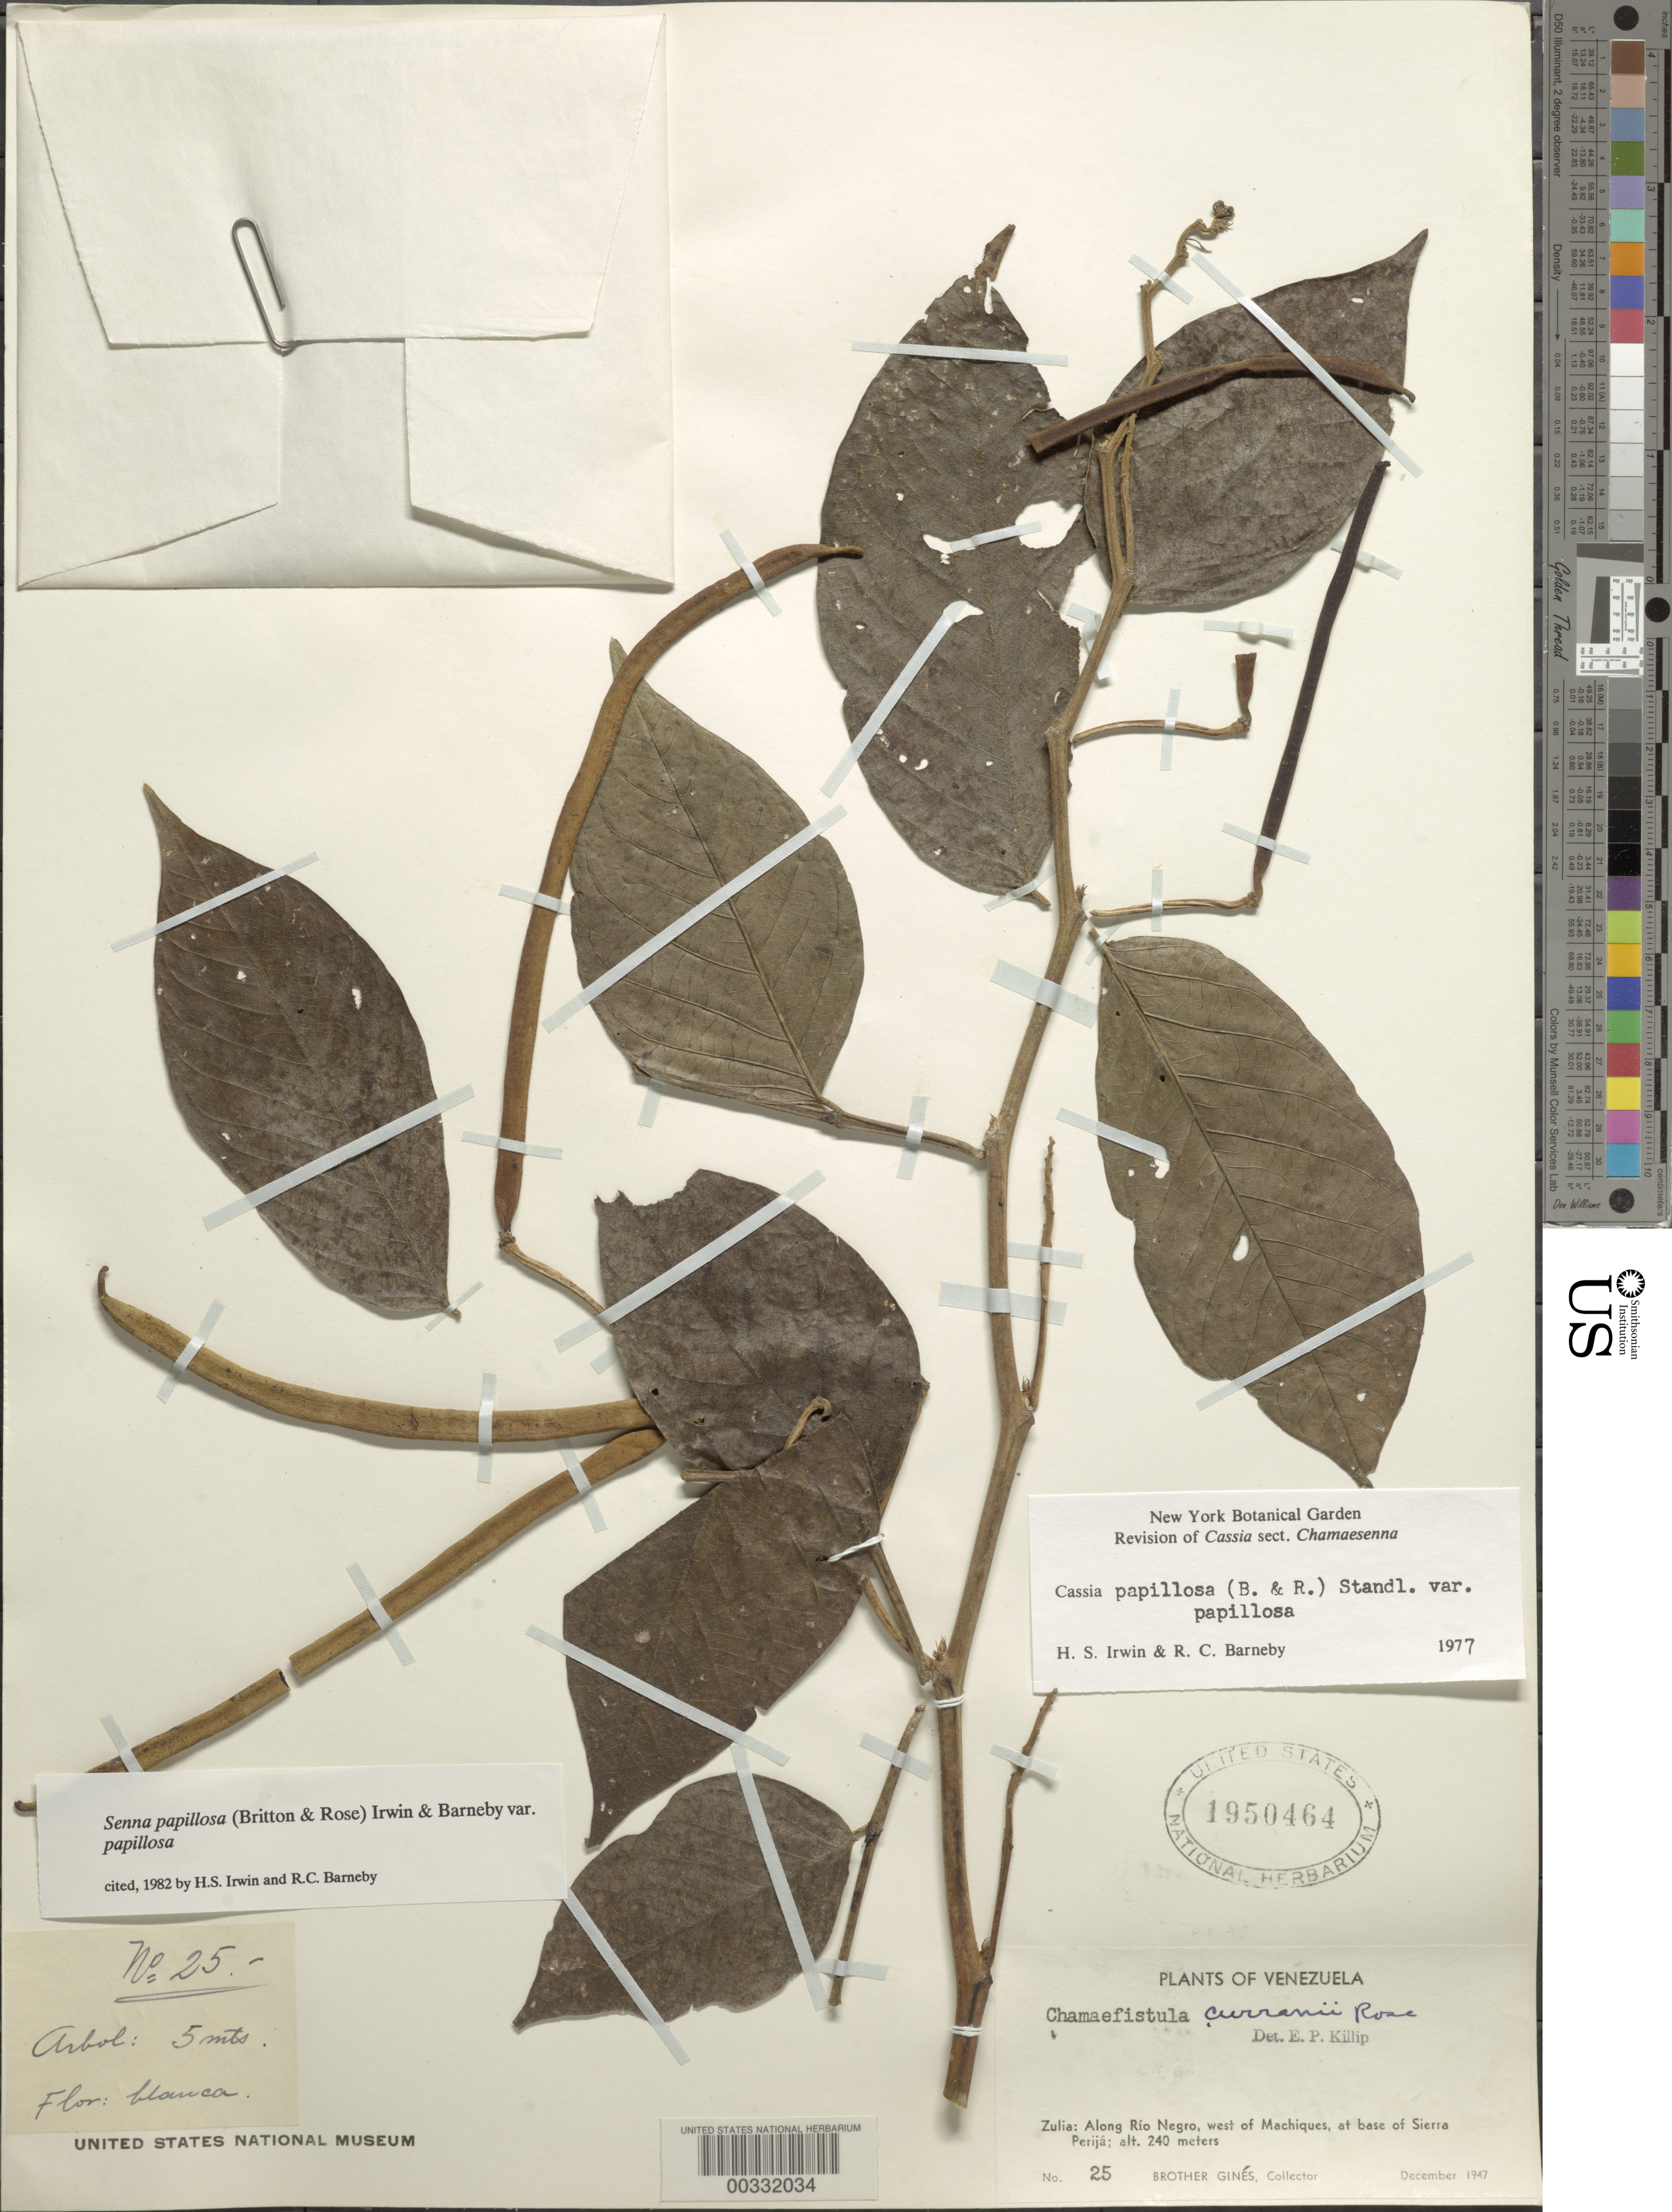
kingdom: Plantae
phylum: Tracheophyta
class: Magnoliopsida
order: Fabales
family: Fabaceae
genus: Senna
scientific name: Senna papillosa var. papillosa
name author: (Britton & Rose) H.S. Irwin & Barneby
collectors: Bro. Gines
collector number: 25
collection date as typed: Dec 1947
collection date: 1947-12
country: Venezuela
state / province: Zulia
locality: Along rio negro, w of machiques, at base of sierra perija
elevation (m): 240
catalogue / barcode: US 1950464